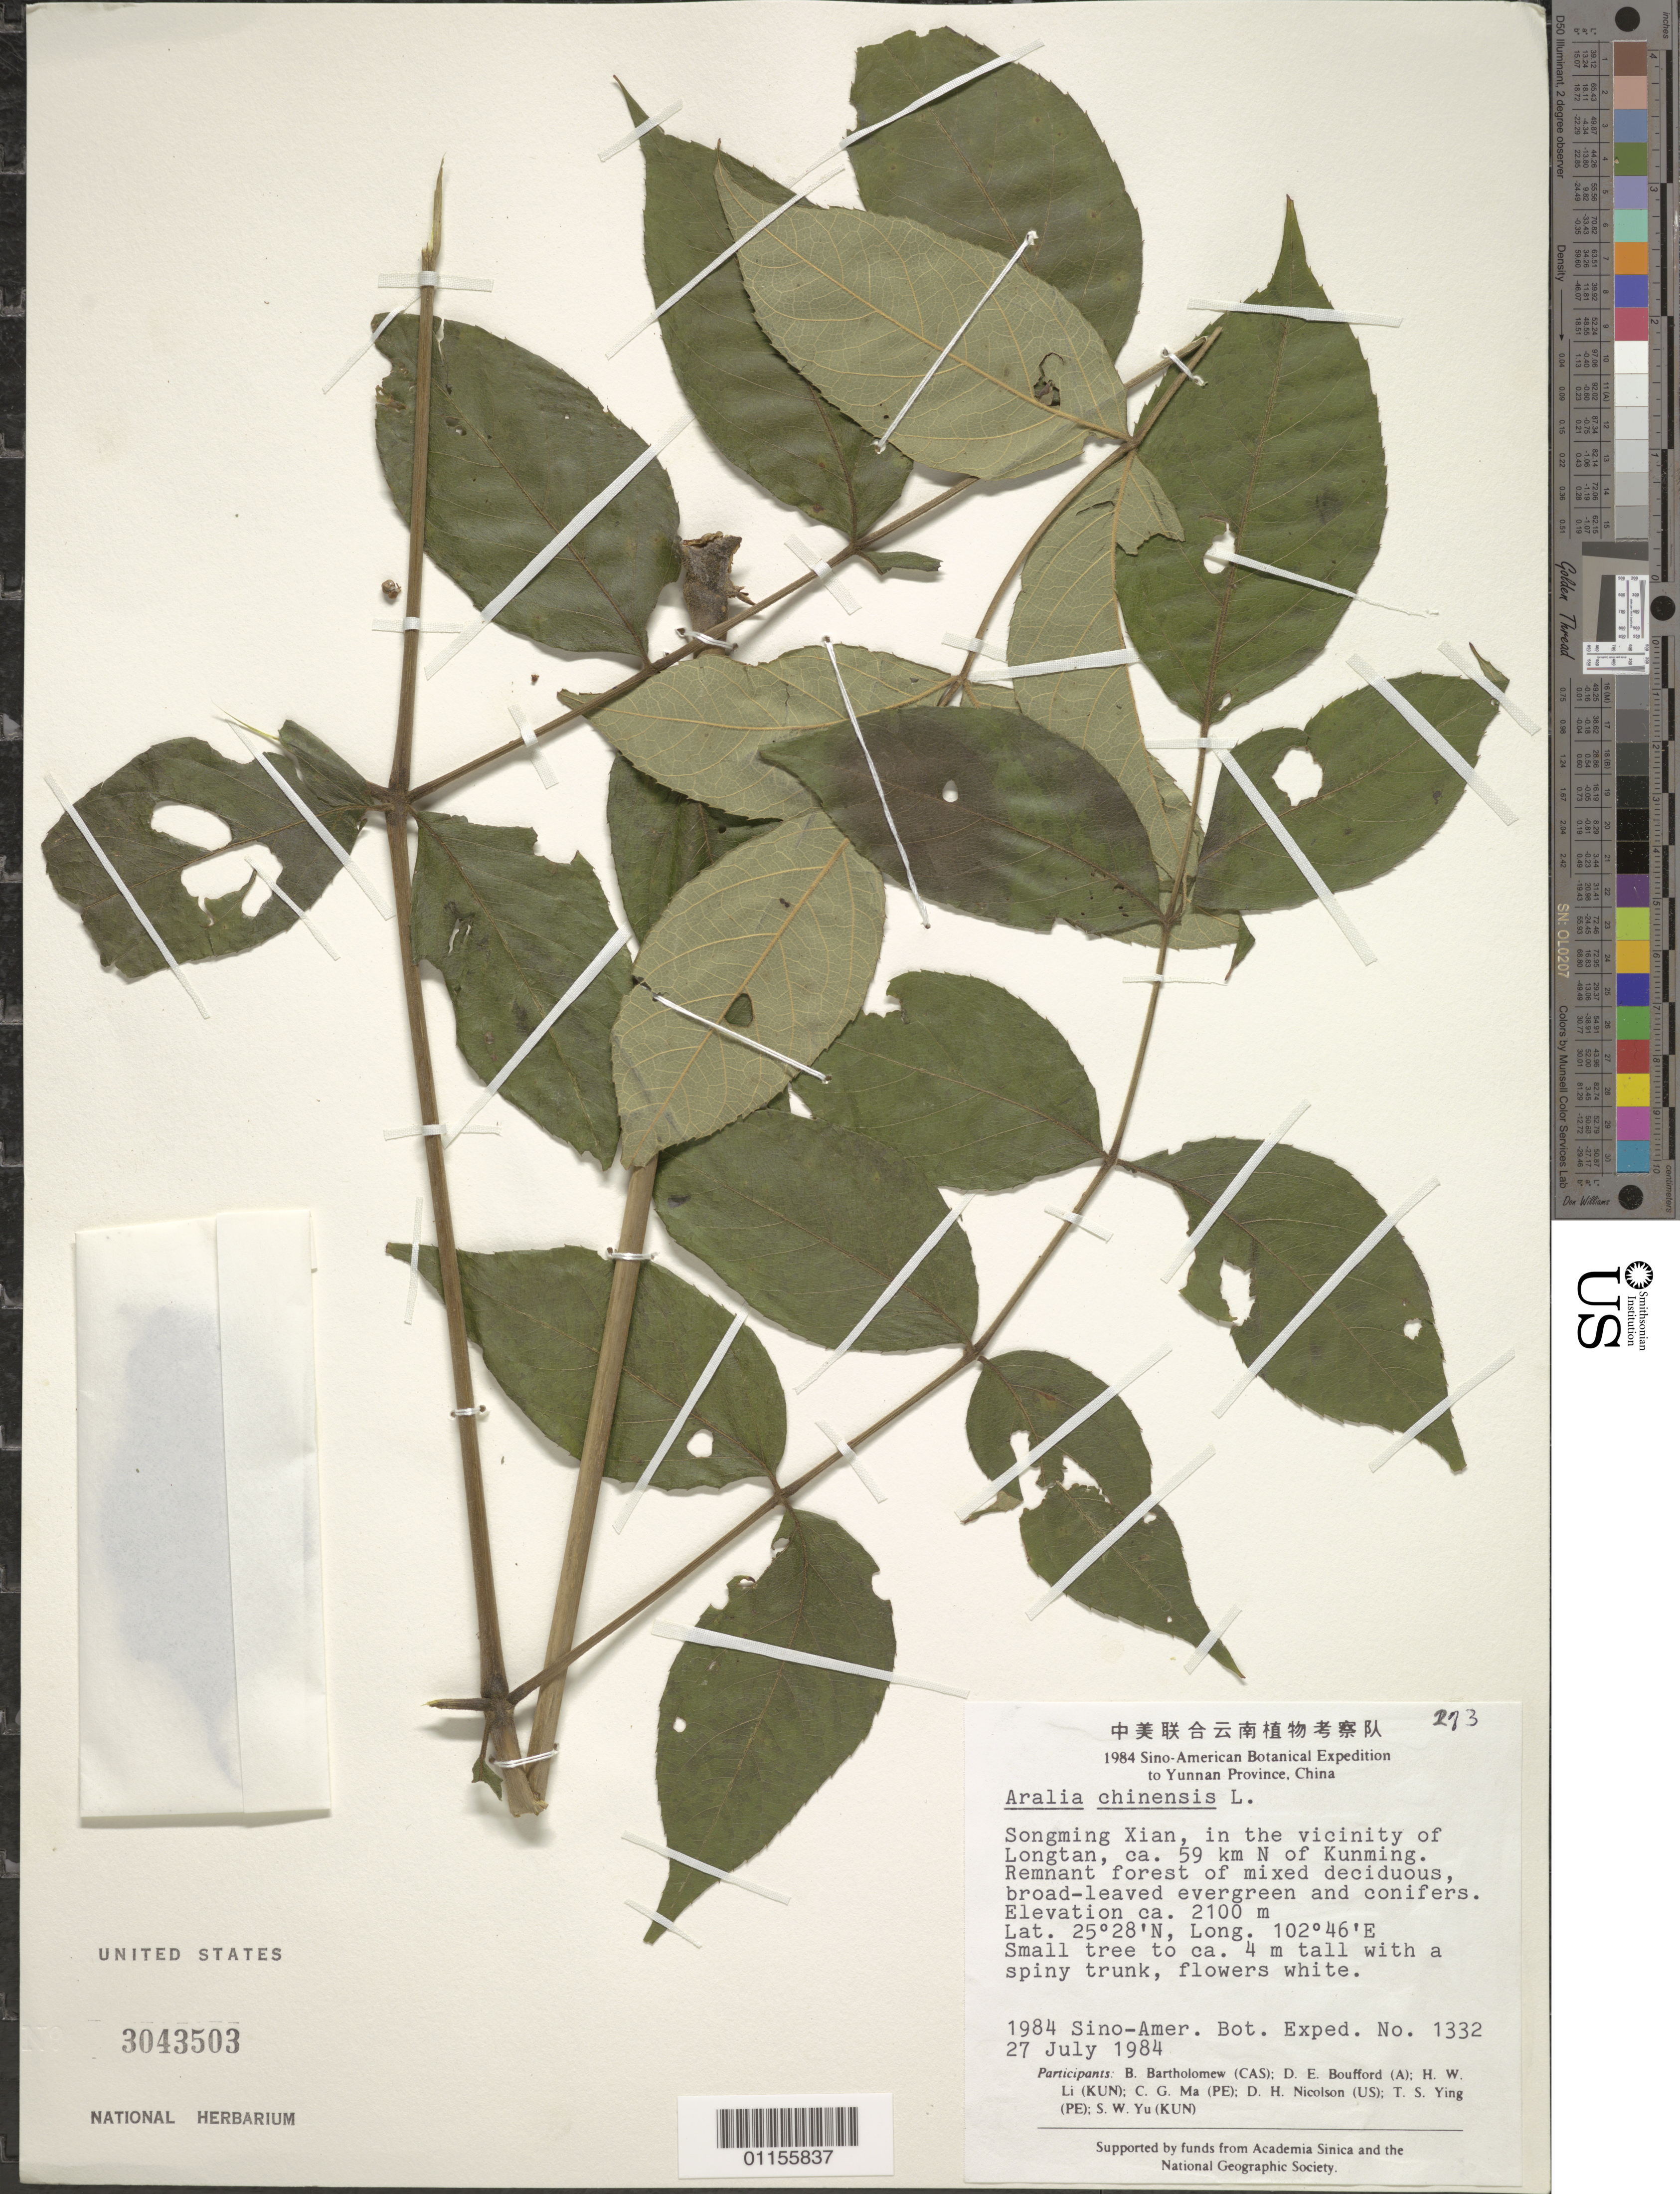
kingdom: Plantae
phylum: Tracheophyta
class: Magnoliopsida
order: Apiales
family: Araliaceae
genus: Aralia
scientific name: Aralia chinensis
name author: L.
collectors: B. M. Bartholomew, D. E. Boufford, H. W. Li, C. Ma, D. H. Nicolson, T. Ying & S. Yu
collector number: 1332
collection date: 1984-07-27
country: China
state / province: Yunnan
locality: Songming Xian, in the vicinity of Longtan, ca 59 km N of Kunming.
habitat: Remnant forest of mixed deciduous, broad-leaved evergreen and conifers. Small tree.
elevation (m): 2100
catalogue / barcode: US 3043503